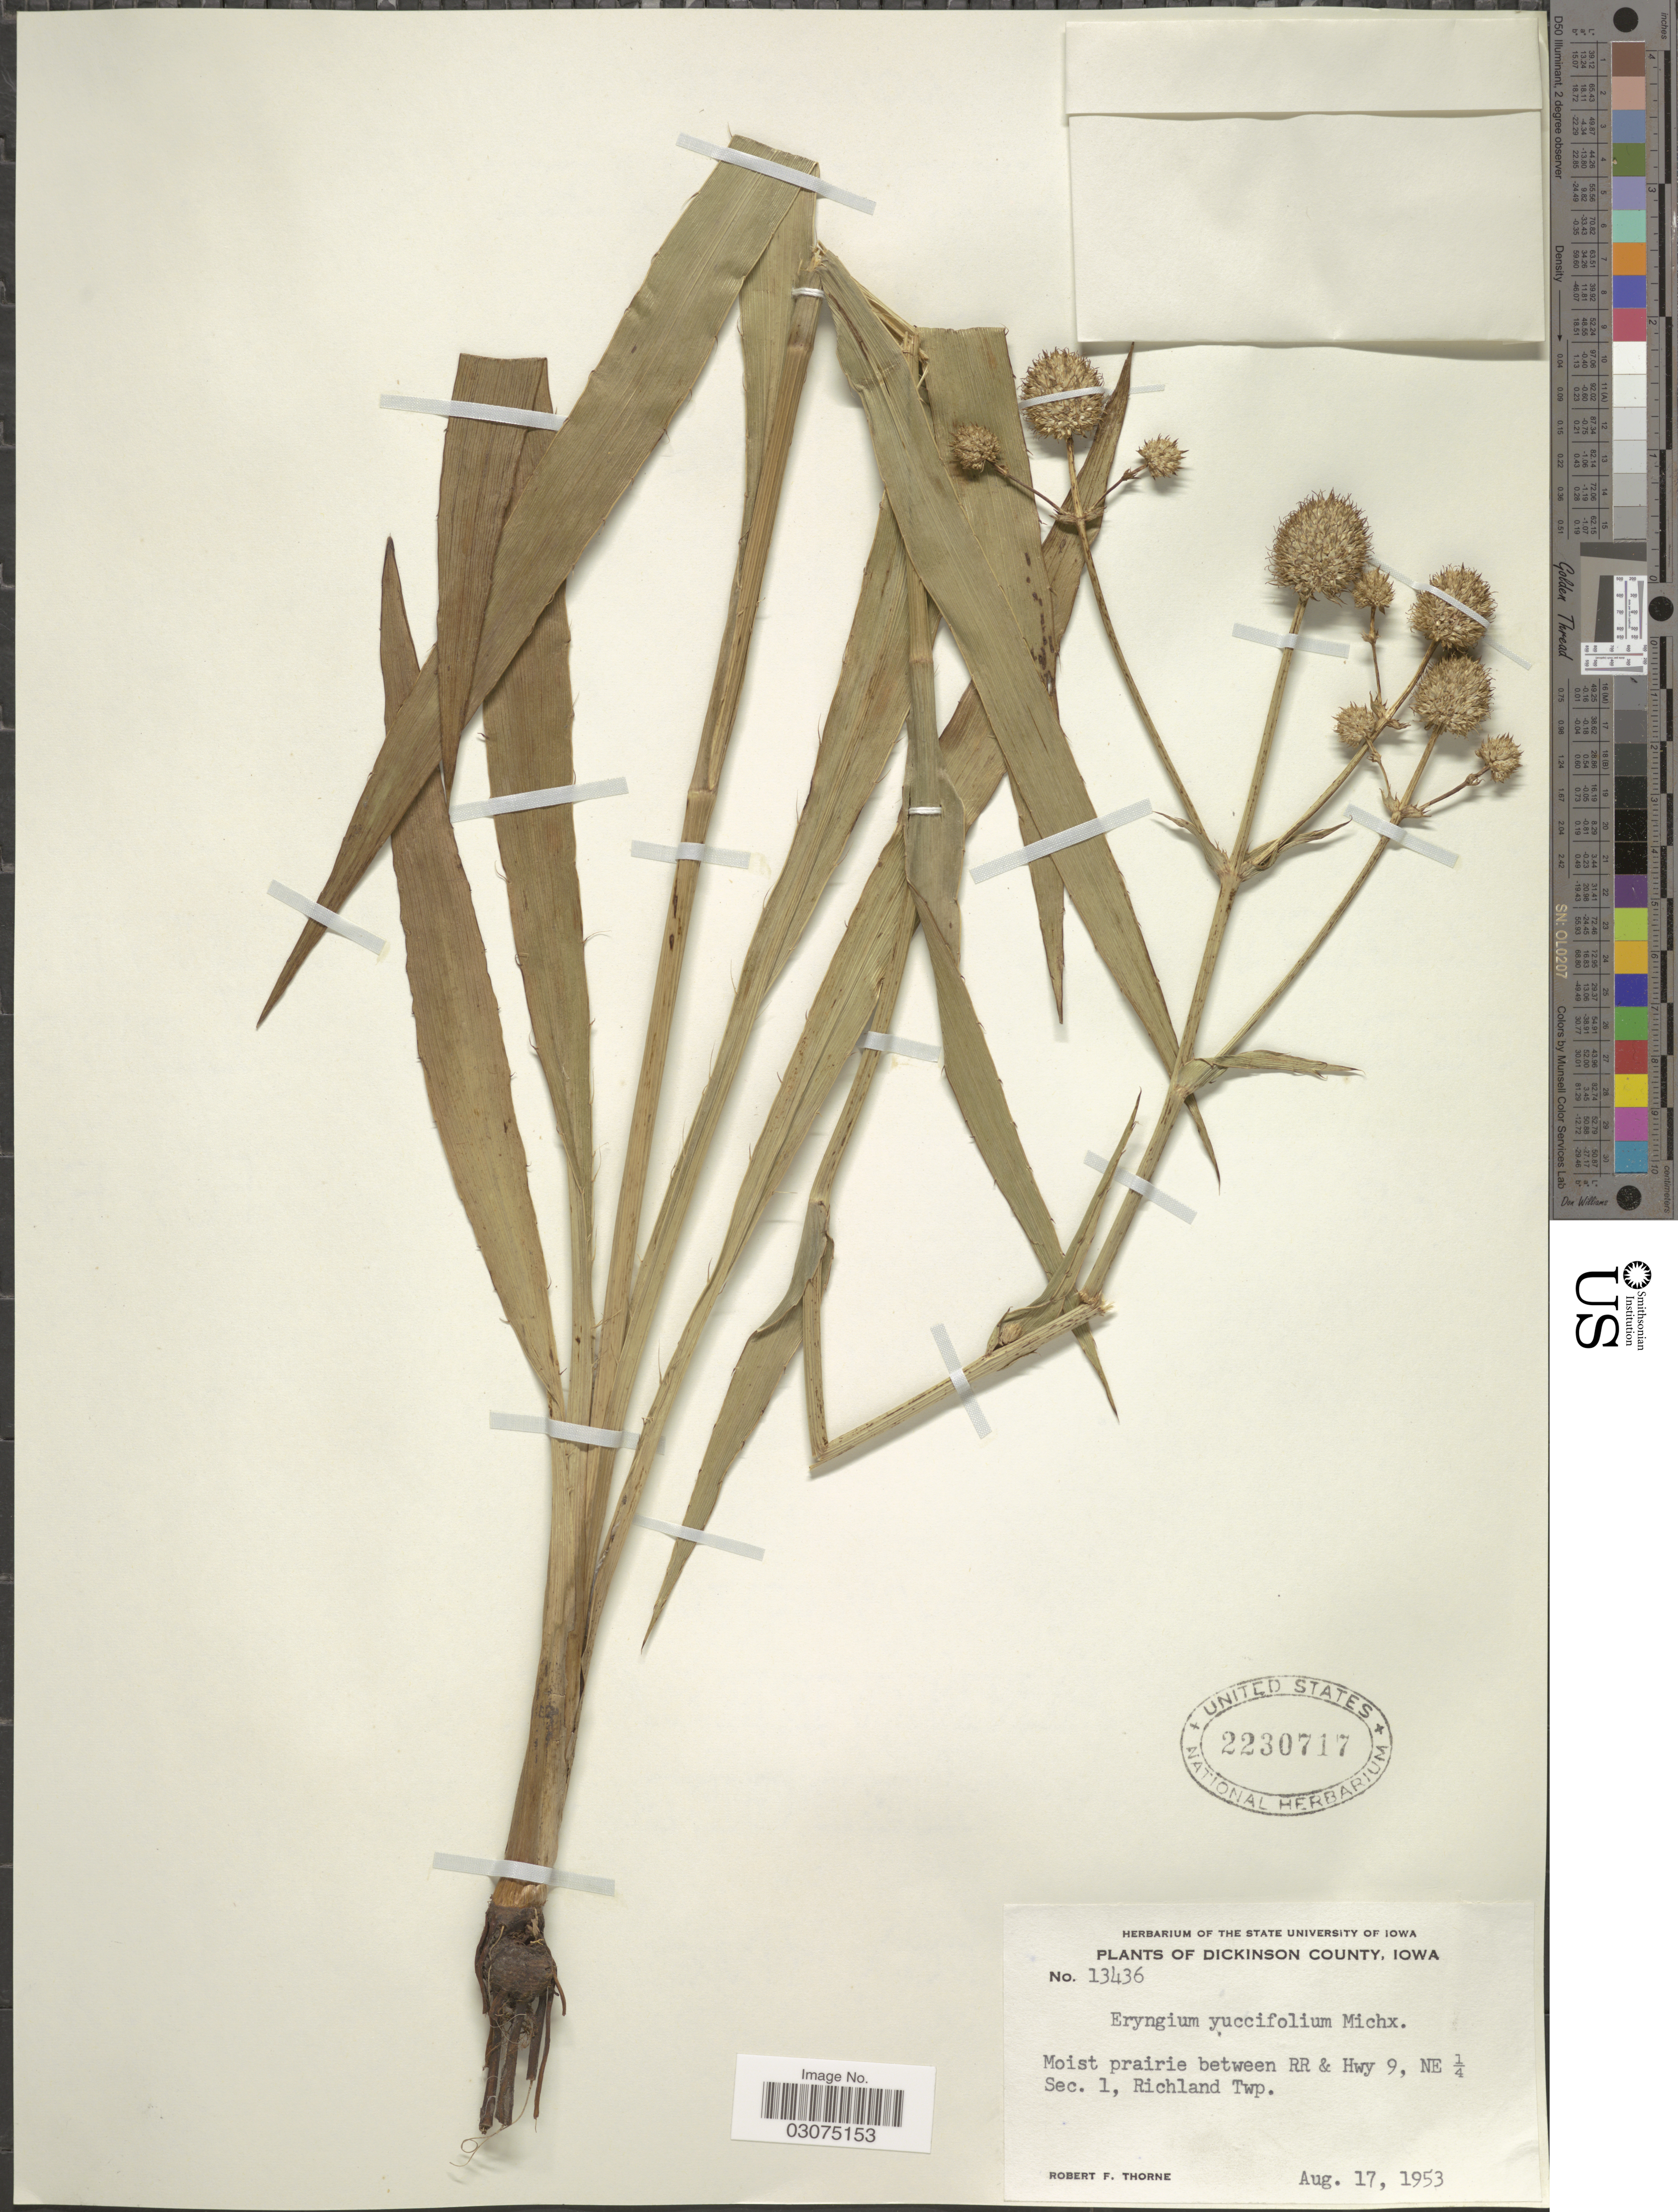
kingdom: Plantae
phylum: Tracheophyta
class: Magnoliopsida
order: Apiales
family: Apiaceae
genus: Eryngium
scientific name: Eryngium yuccifolium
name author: Michx.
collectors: R. F. Thorne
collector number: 13436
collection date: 1953-08-17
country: United States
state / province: Iowa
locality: Dickinson County. Between RR & Hwy 9, NE ¼ Sec. 1, Richland Twp.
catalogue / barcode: US 2230717